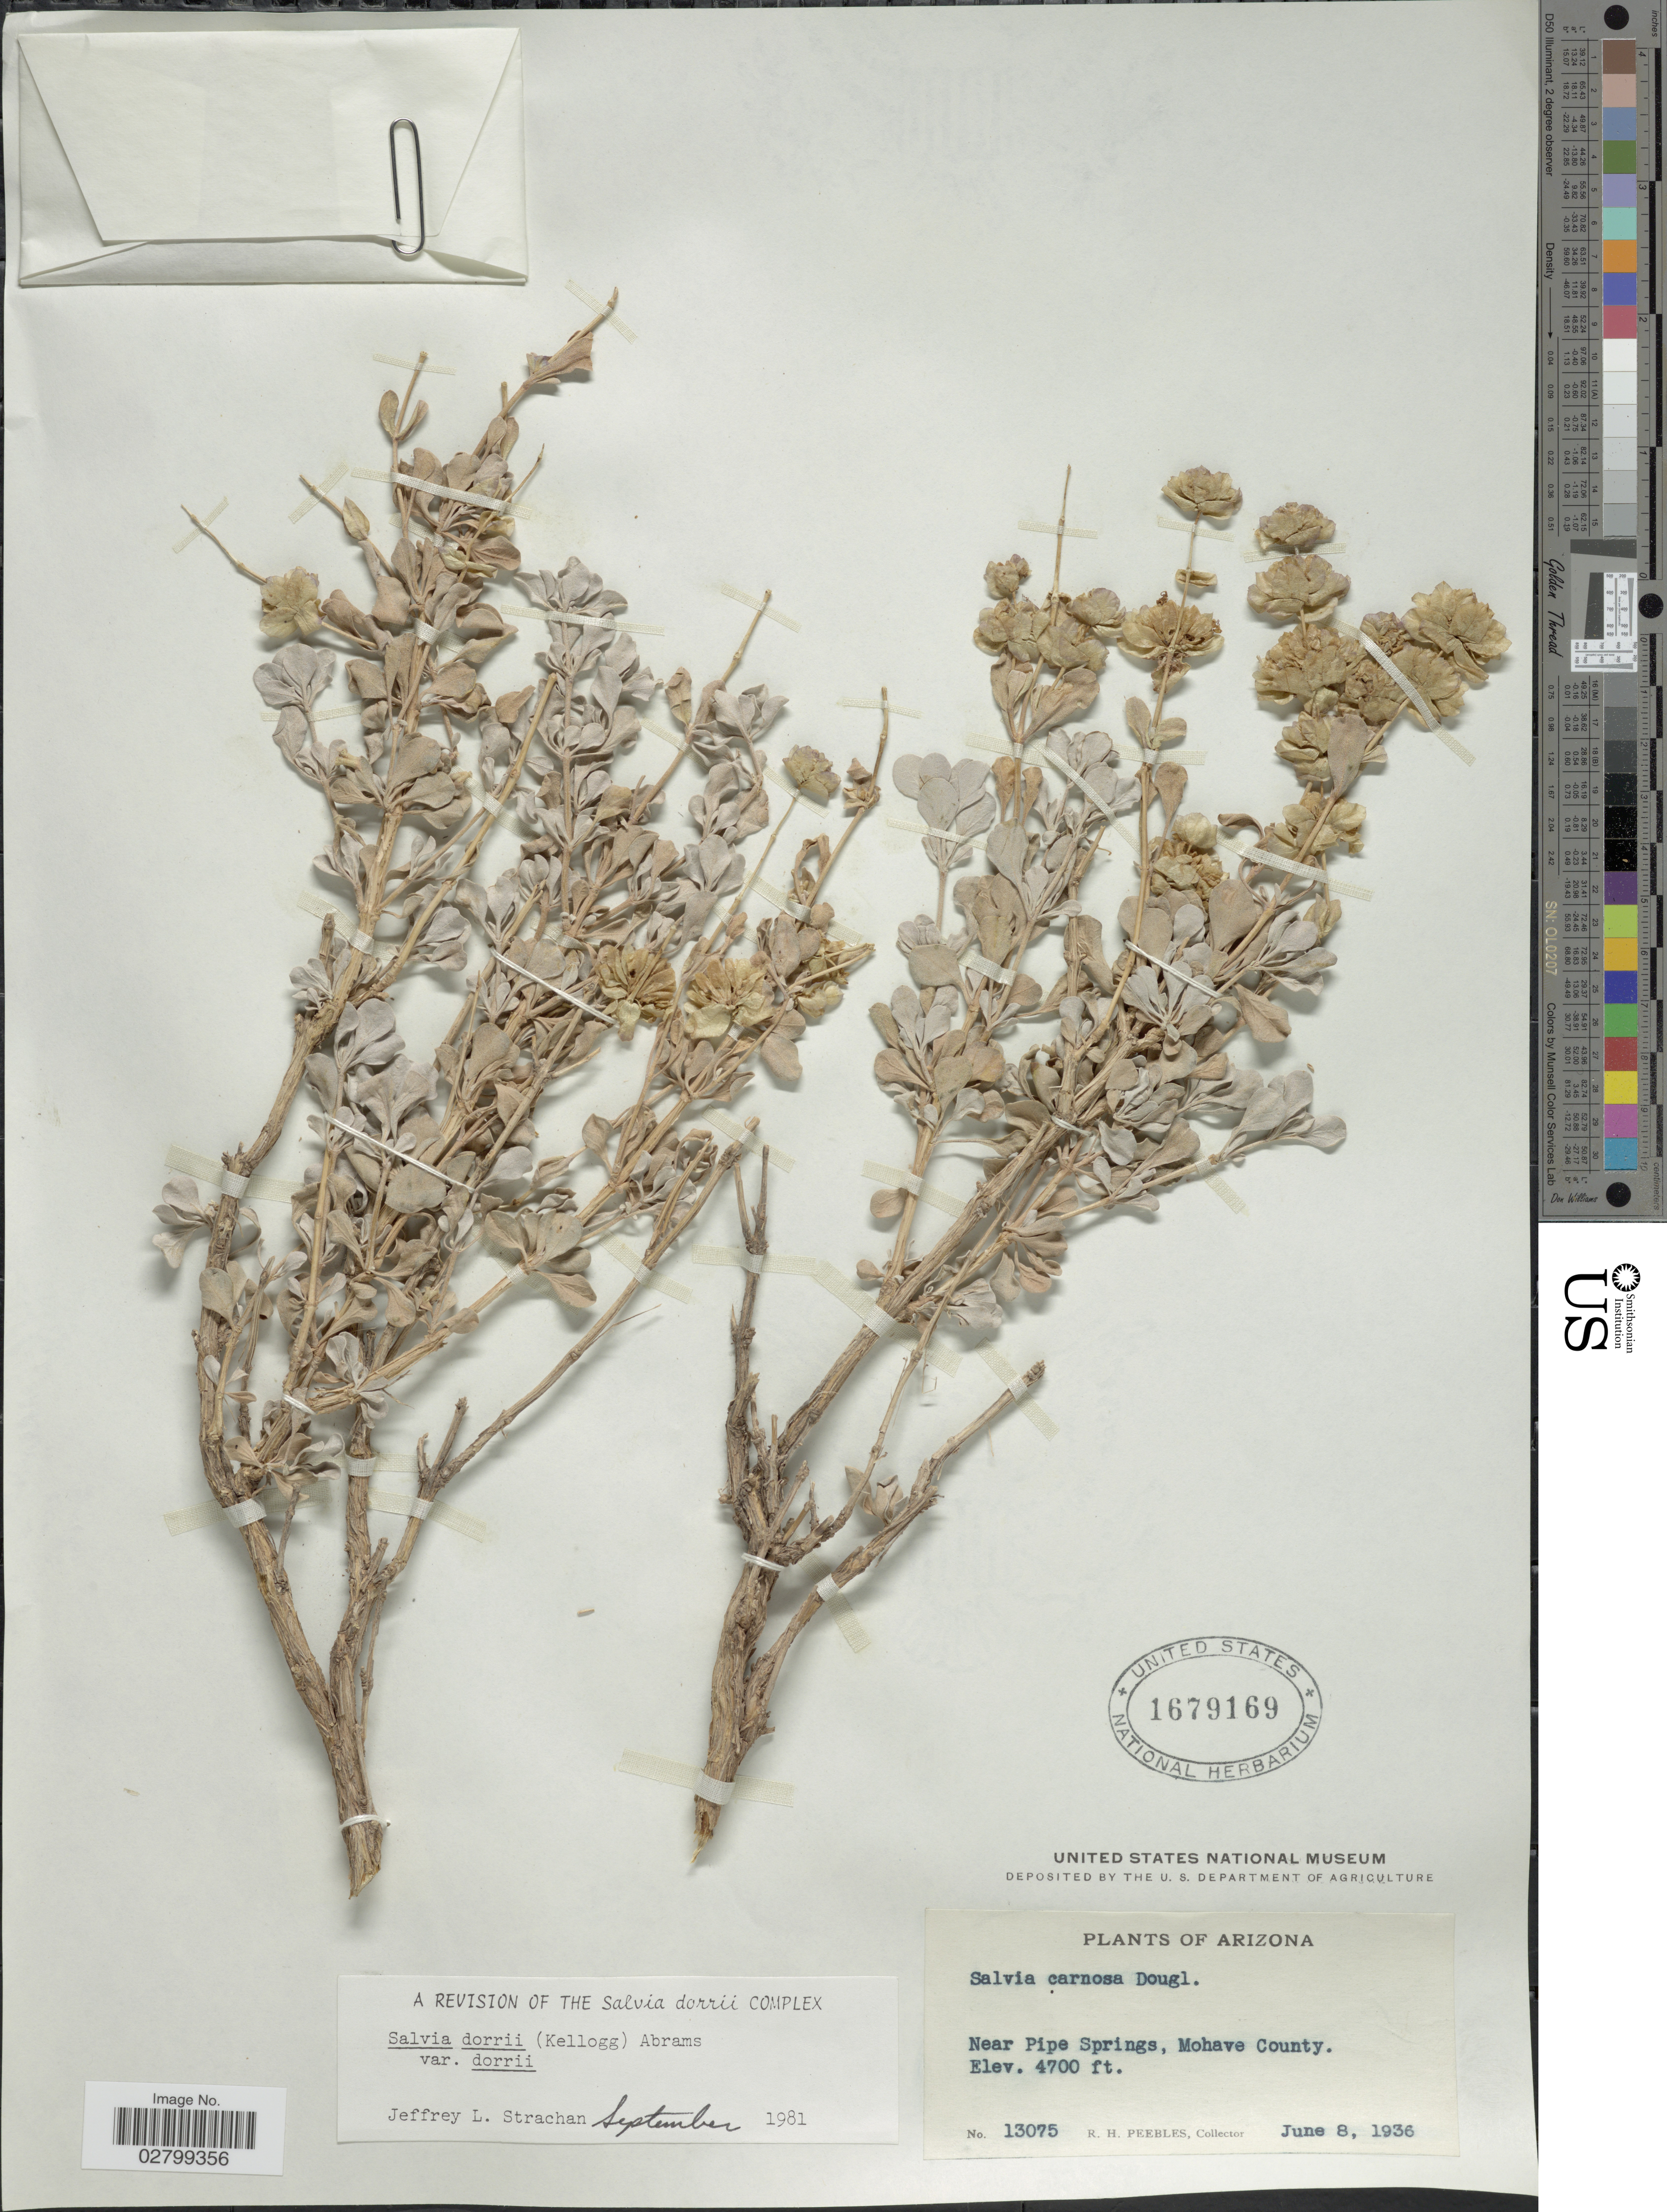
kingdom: Plantae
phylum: Tracheophyta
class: Magnoliopsida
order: Lamiales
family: Lamiaceae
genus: Salvia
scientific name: Salvia dorrii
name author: (Kellogg) Abrams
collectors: R. H. Peebles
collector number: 13075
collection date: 1936-06-08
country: United States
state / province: Arizona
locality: Near Pipe Springs, Mohave County.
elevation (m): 1433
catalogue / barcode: US 1679169